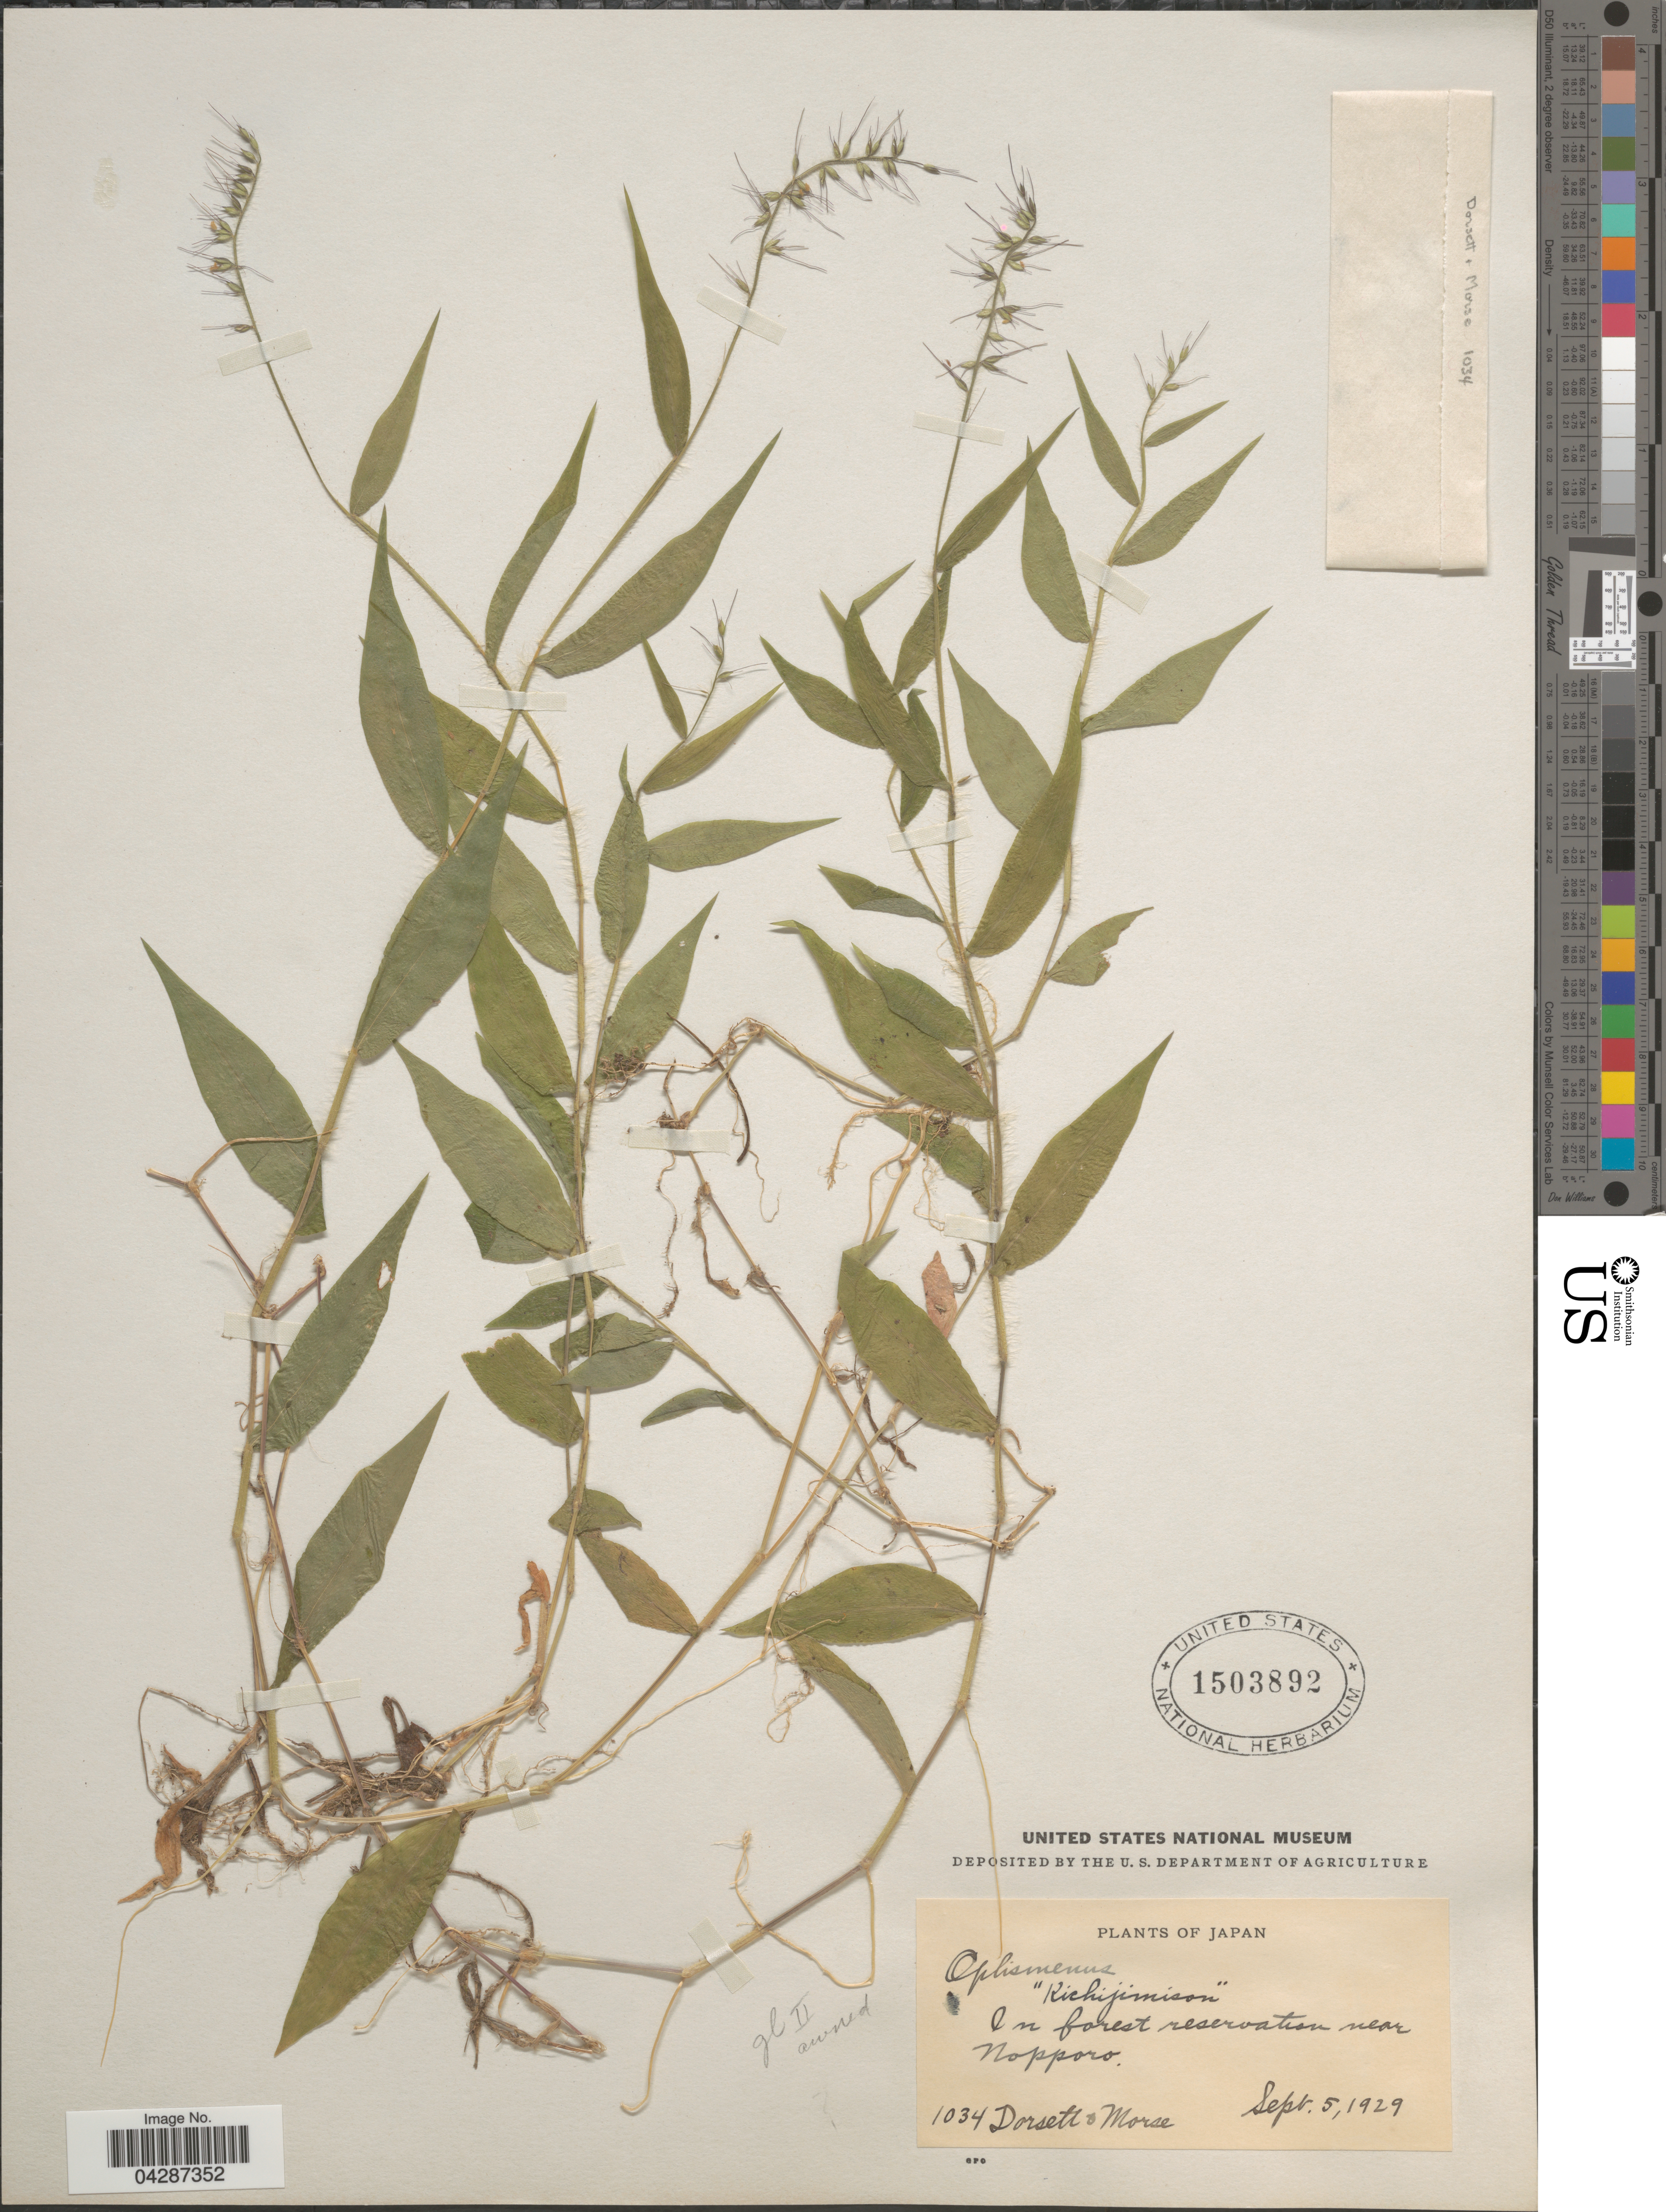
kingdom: Plantae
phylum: Tracheophyta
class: Liliopsida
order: Poales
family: Poaceae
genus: Oplismenus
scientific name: Oplismenus sp.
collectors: -- Dorsett & -. Morse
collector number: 1034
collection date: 1929-09-05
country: Japan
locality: Kichijimison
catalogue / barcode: US 1503892